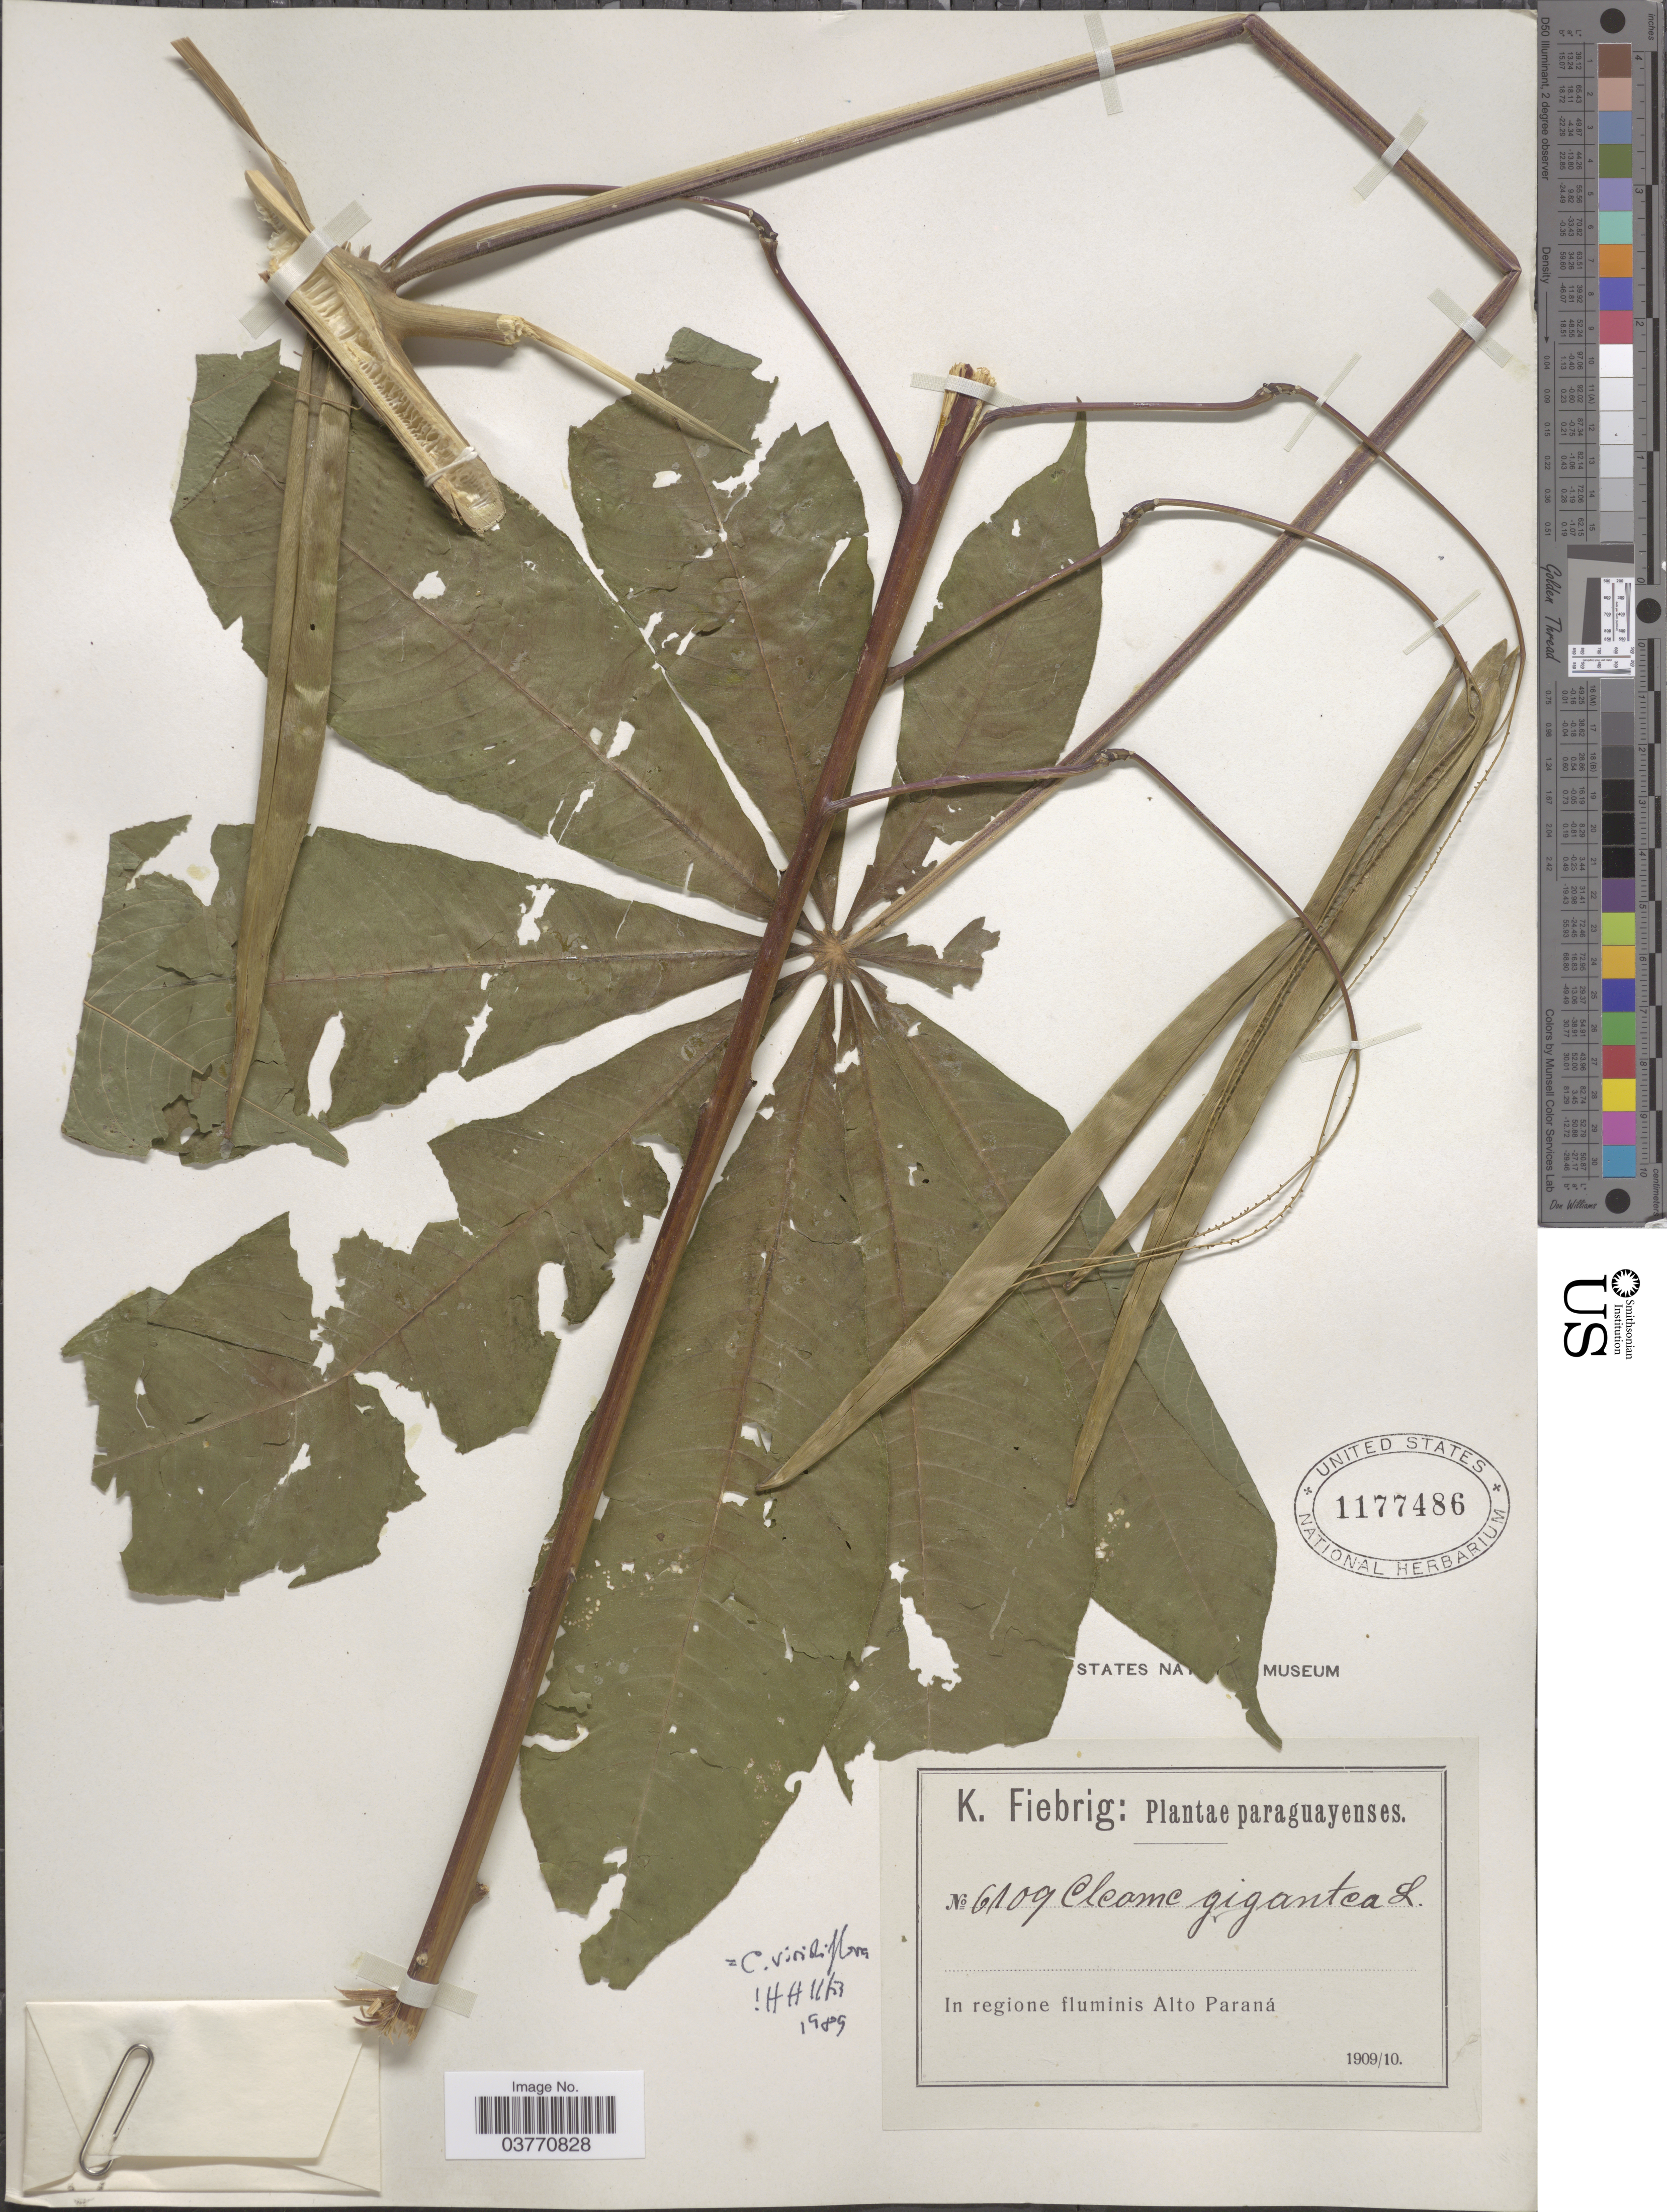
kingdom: Plantae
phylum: Tracheophyta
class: Magnoliopsida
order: Brassicales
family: Cleomaceae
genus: Melidiscus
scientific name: Melidiscus gigantea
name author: (L.) Raf.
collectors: K. Fiebrig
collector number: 6109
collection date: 1909/1910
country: Paraguay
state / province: Alto Parana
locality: In regione fluminis Alto Paraná.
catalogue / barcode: US 1177486